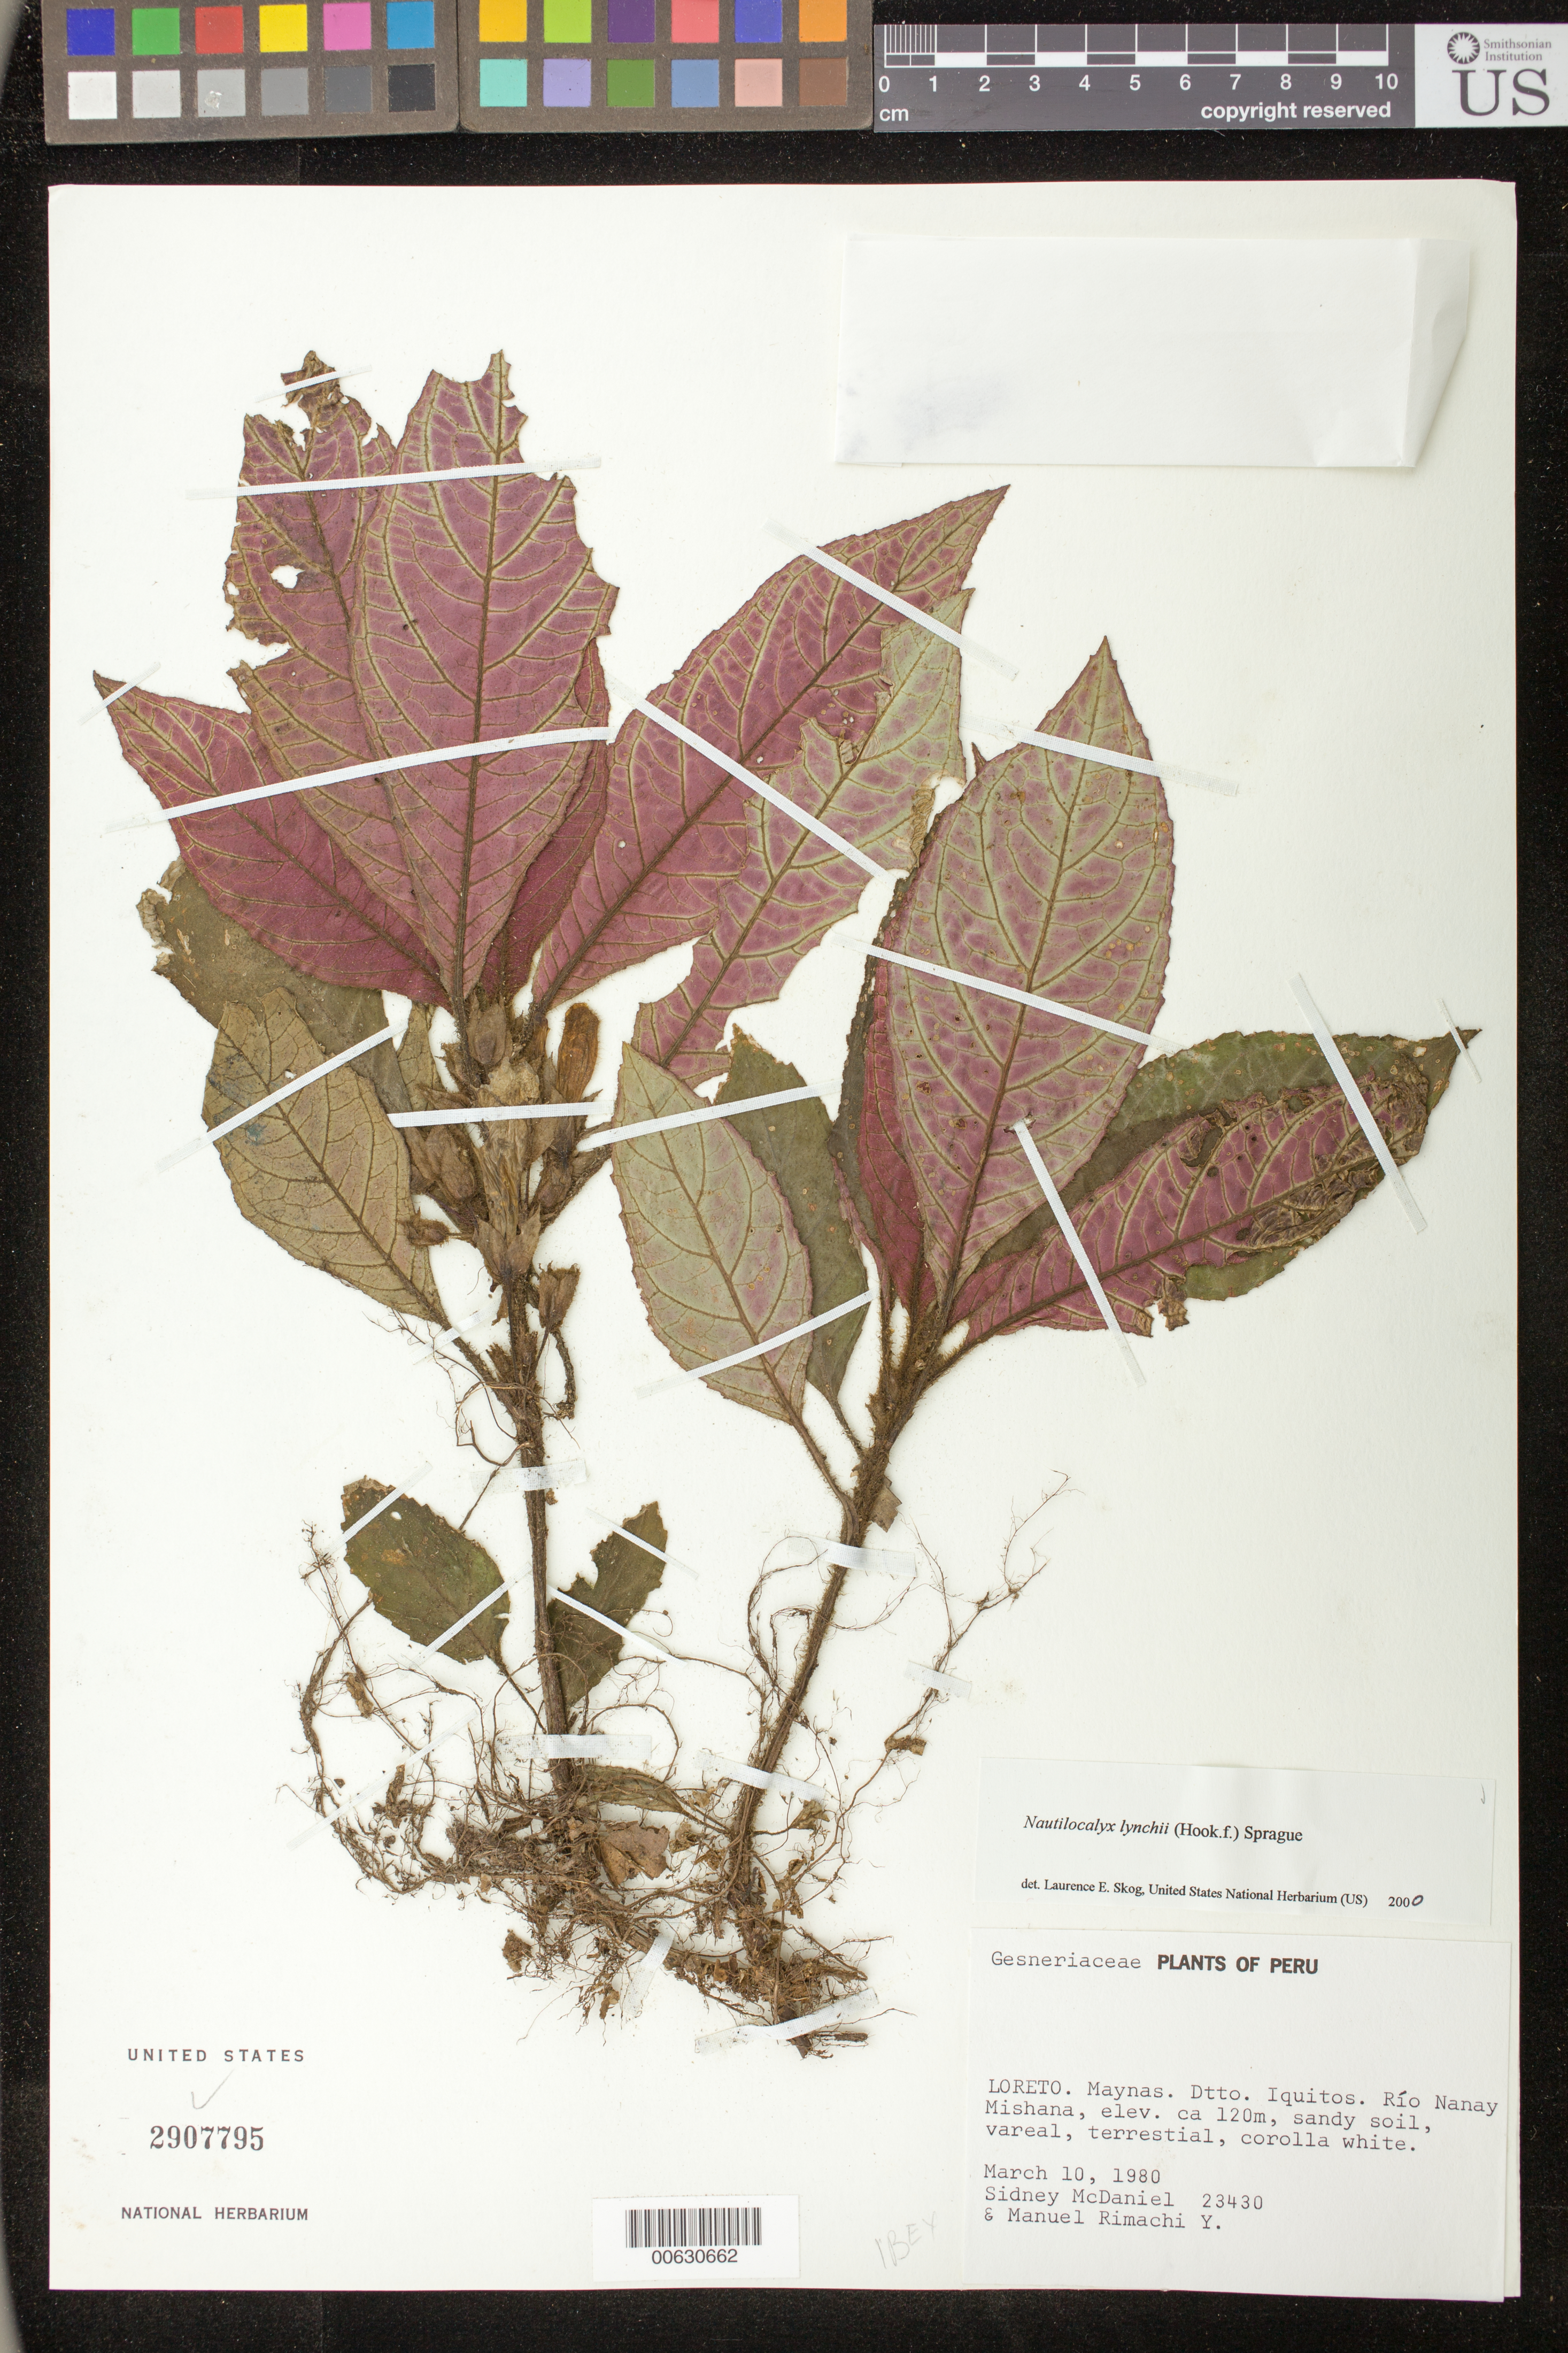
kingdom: Plantae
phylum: Tracheophyta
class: Magnoliopsida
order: Lamiales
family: Gesneriaceae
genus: Nautilocalyx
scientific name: Nautilocalyx lynchii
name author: (Hook. f.) Sprague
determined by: Skog, Laurence E.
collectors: S. McDaniel & M. Rimachi Y.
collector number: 23430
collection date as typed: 10 Mar 1980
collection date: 1980-03-10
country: Peru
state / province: Loreto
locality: Prov. Maynas, Stto. Iquitos, Río Nanay Mishana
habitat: Sandy soil, vareal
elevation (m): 120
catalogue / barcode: US 2907795